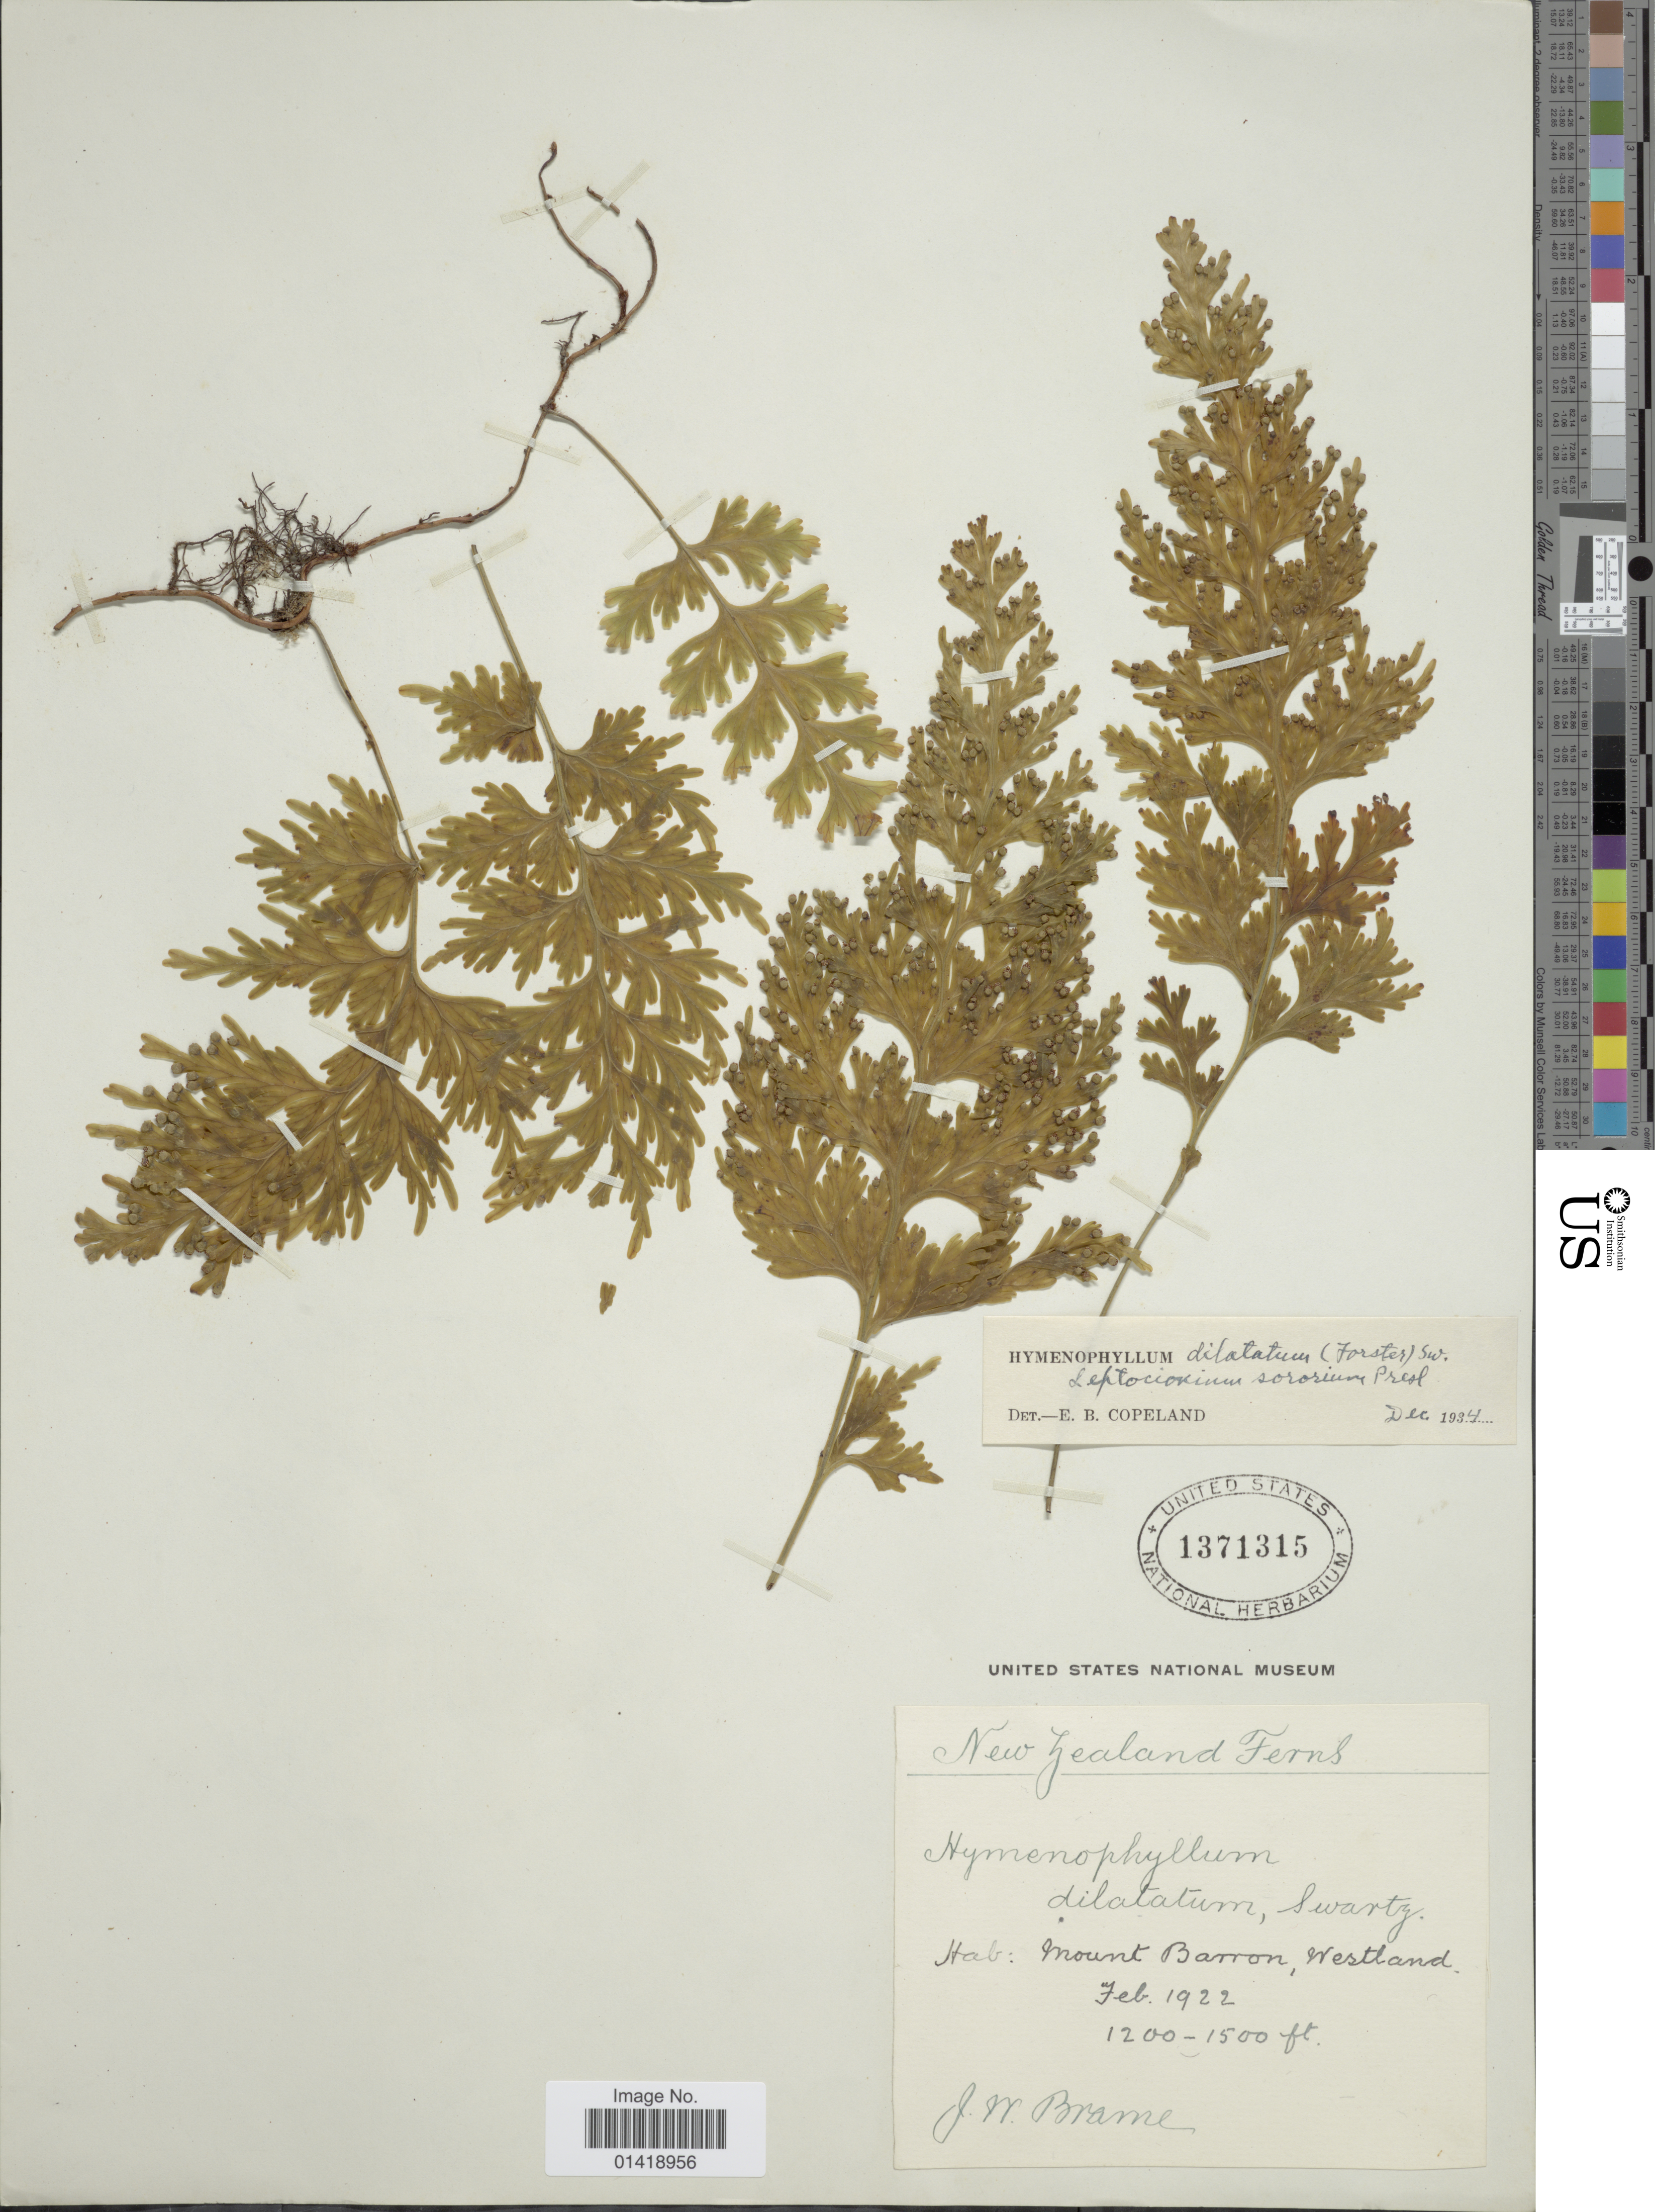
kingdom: Plantae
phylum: Tracheophyta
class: Polypodiopsida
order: Hymenophyllales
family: Hymenophyllaceae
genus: Hymenophyllum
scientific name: Hymenophyllum dilatatum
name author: Sw.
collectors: J. Brame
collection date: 1922-02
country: New Zealand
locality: Mount Barron Westland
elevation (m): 366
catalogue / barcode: US 1371315